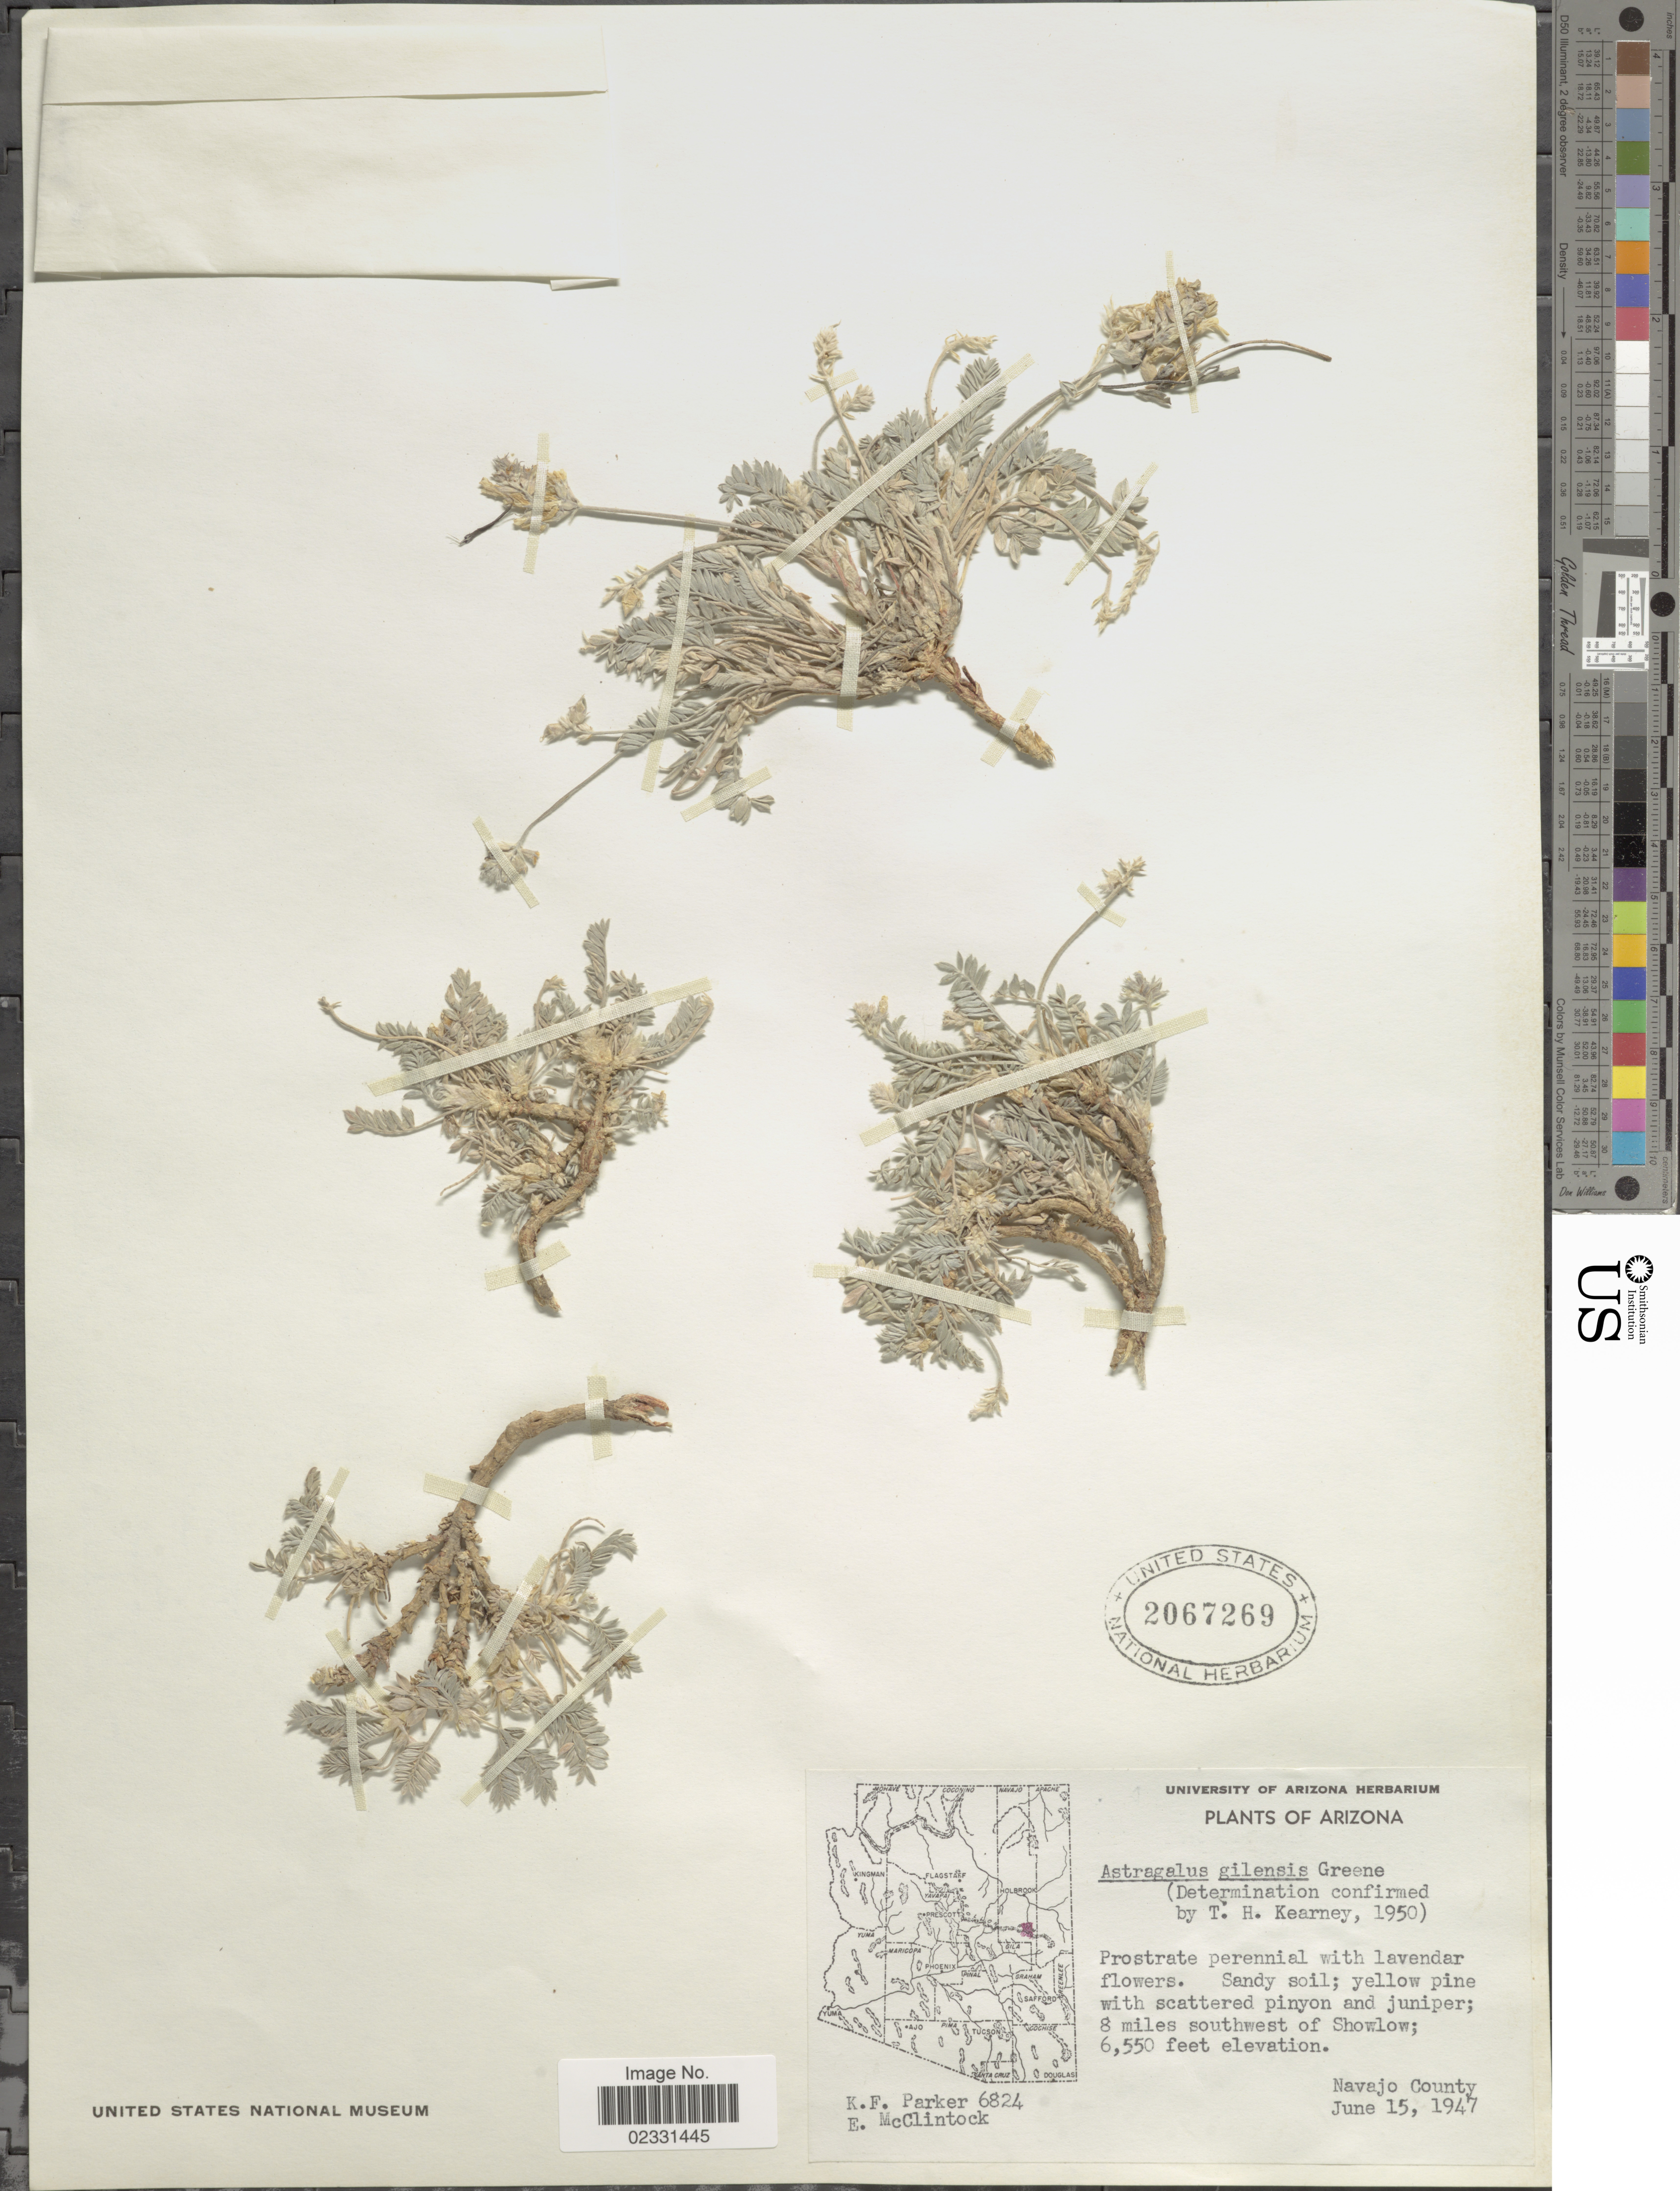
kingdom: Plantae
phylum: Tracheophyta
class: Magnoliopsida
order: Fabales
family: Fabaceae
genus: Astragalus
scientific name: Astragalus gilensis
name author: Greene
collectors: K. F. Parker & E. McClintock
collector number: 6824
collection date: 1947-06-15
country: United States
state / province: Arizona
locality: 8 miles southwest of Showlow, Navajo County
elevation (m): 1996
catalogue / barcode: US 2067269